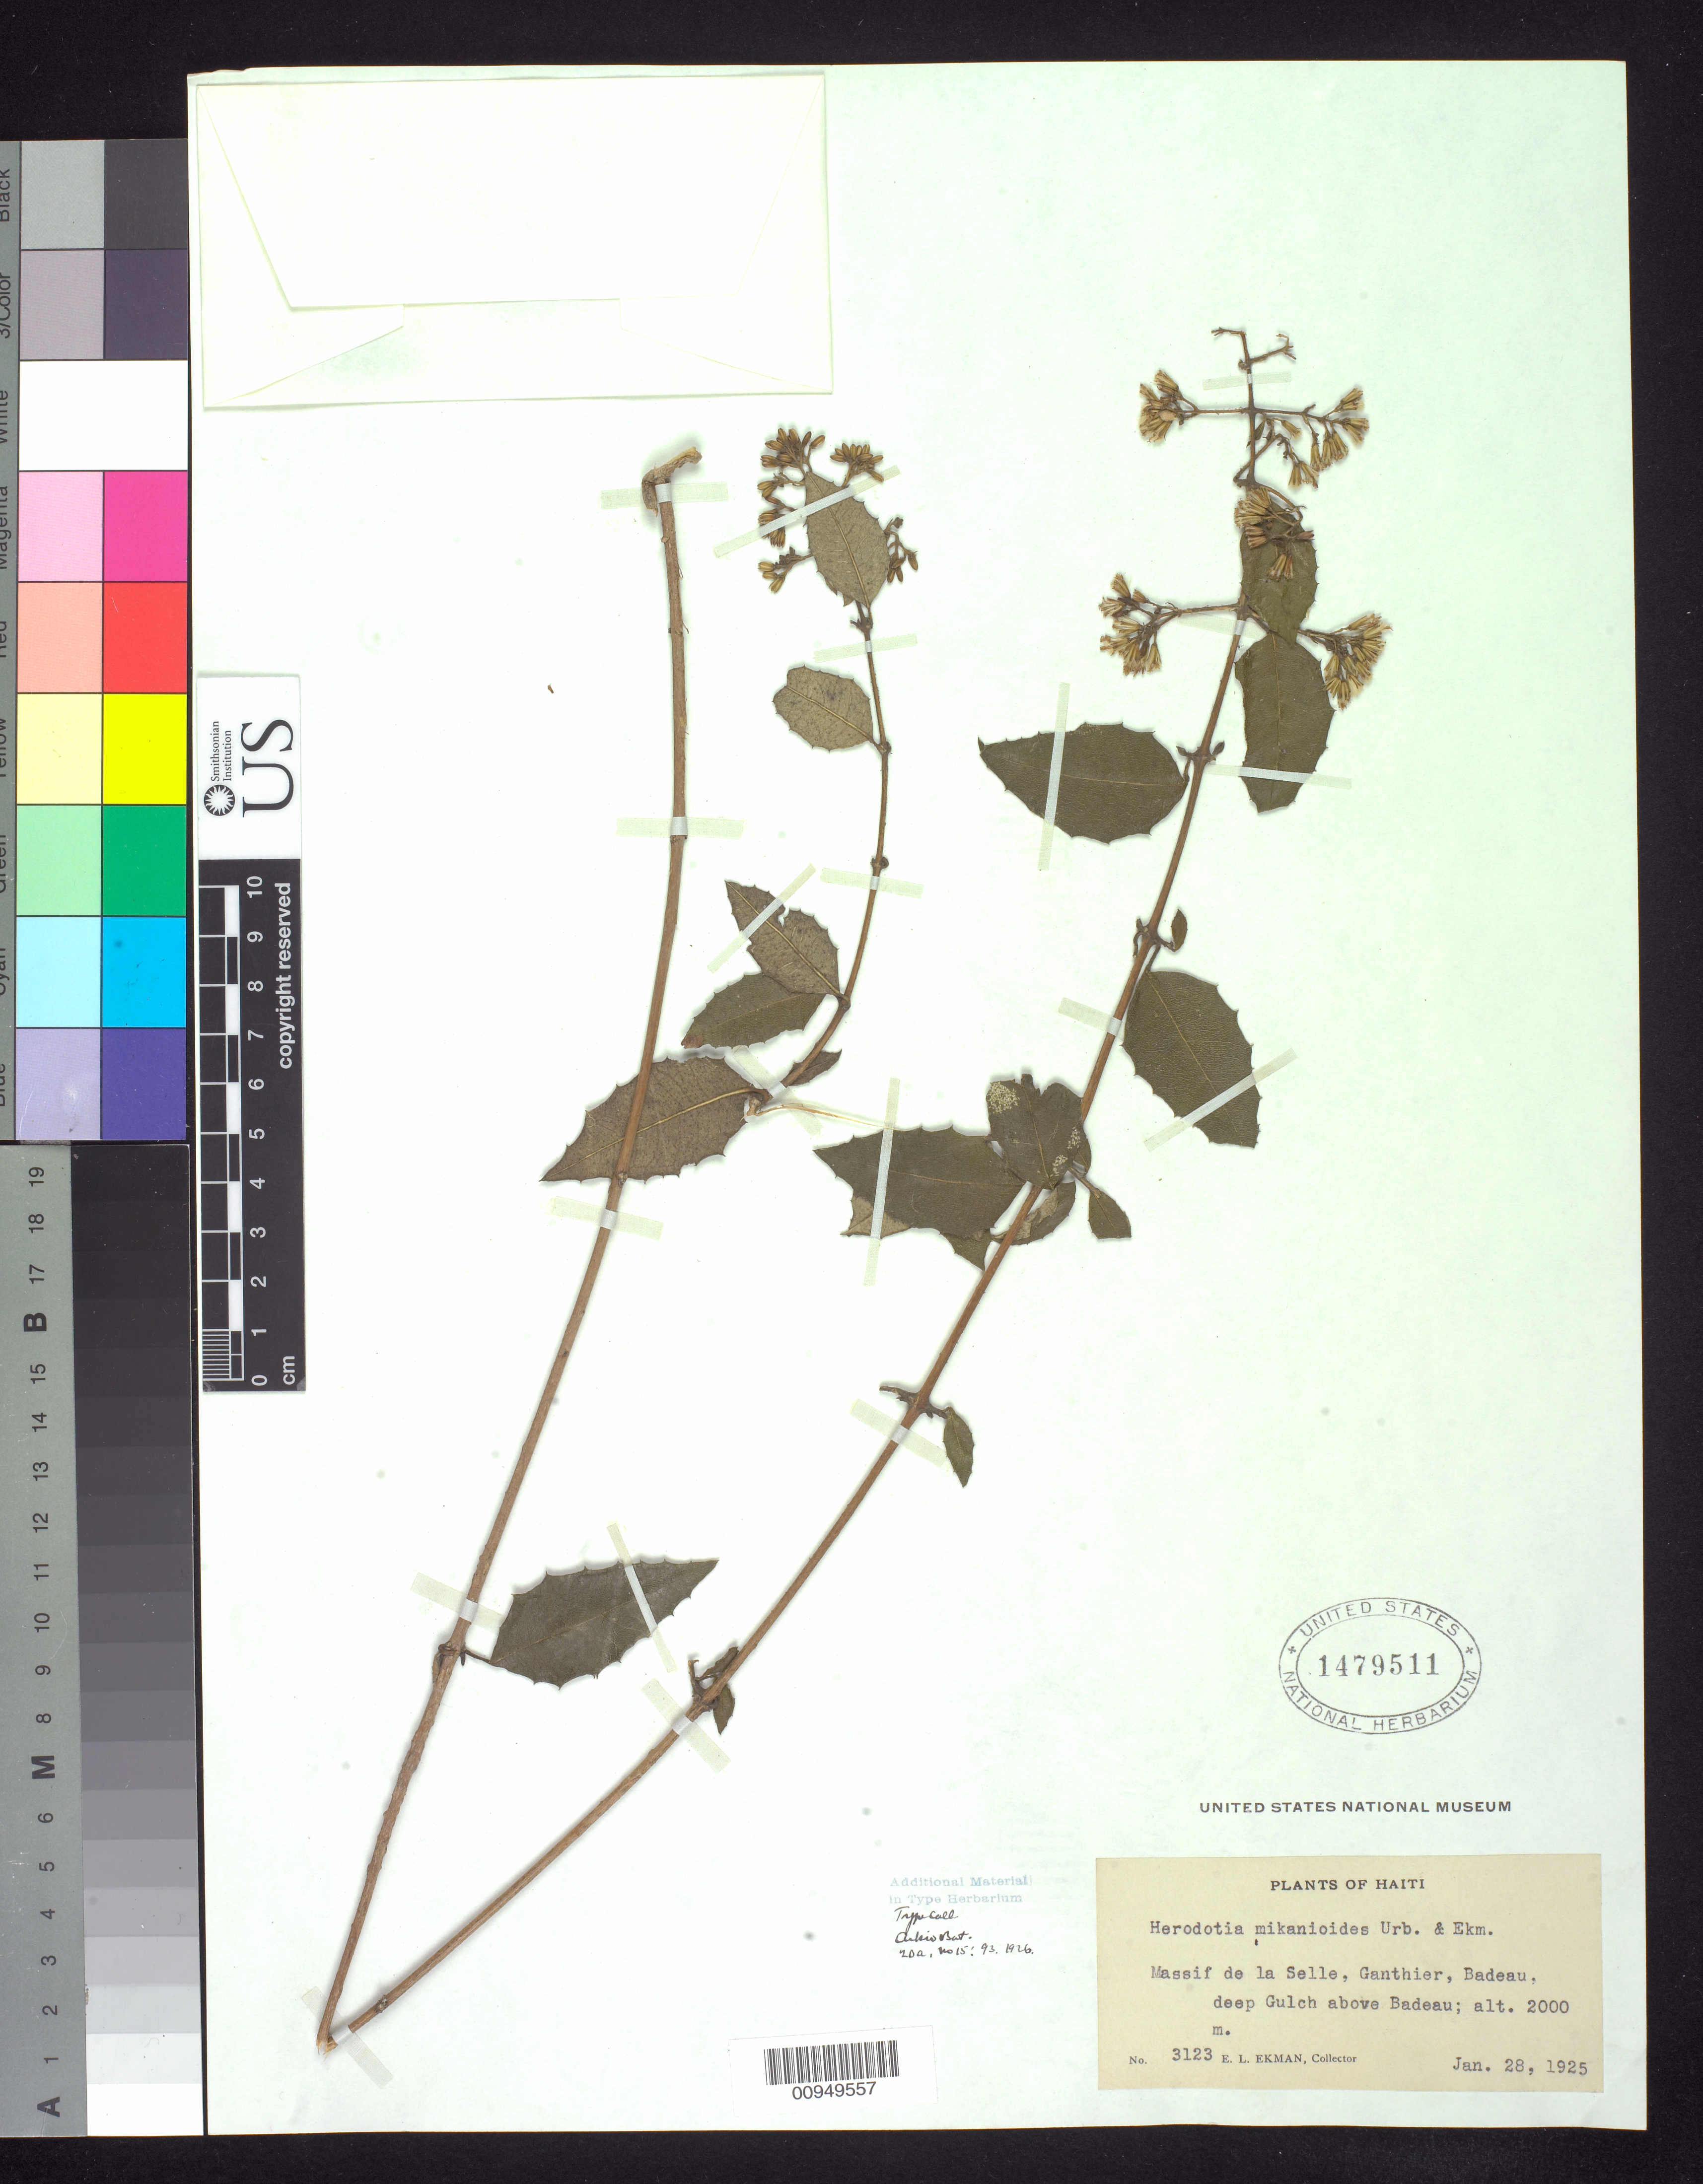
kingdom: Plantae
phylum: Tracheophyta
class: Magnoliopsida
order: Asterales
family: Asteraceae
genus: Herodotia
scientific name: Herodotia mikanioides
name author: Urb. & Ekman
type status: Isotype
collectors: E. L. Ekman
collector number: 3123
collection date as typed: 28 Jan 1925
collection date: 1925-01-28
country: Haiti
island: Hispaniola Island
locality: Massif de la Selle, Ganthier, Badeau, deep gulch above Badeau.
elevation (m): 2000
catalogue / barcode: US 1479511